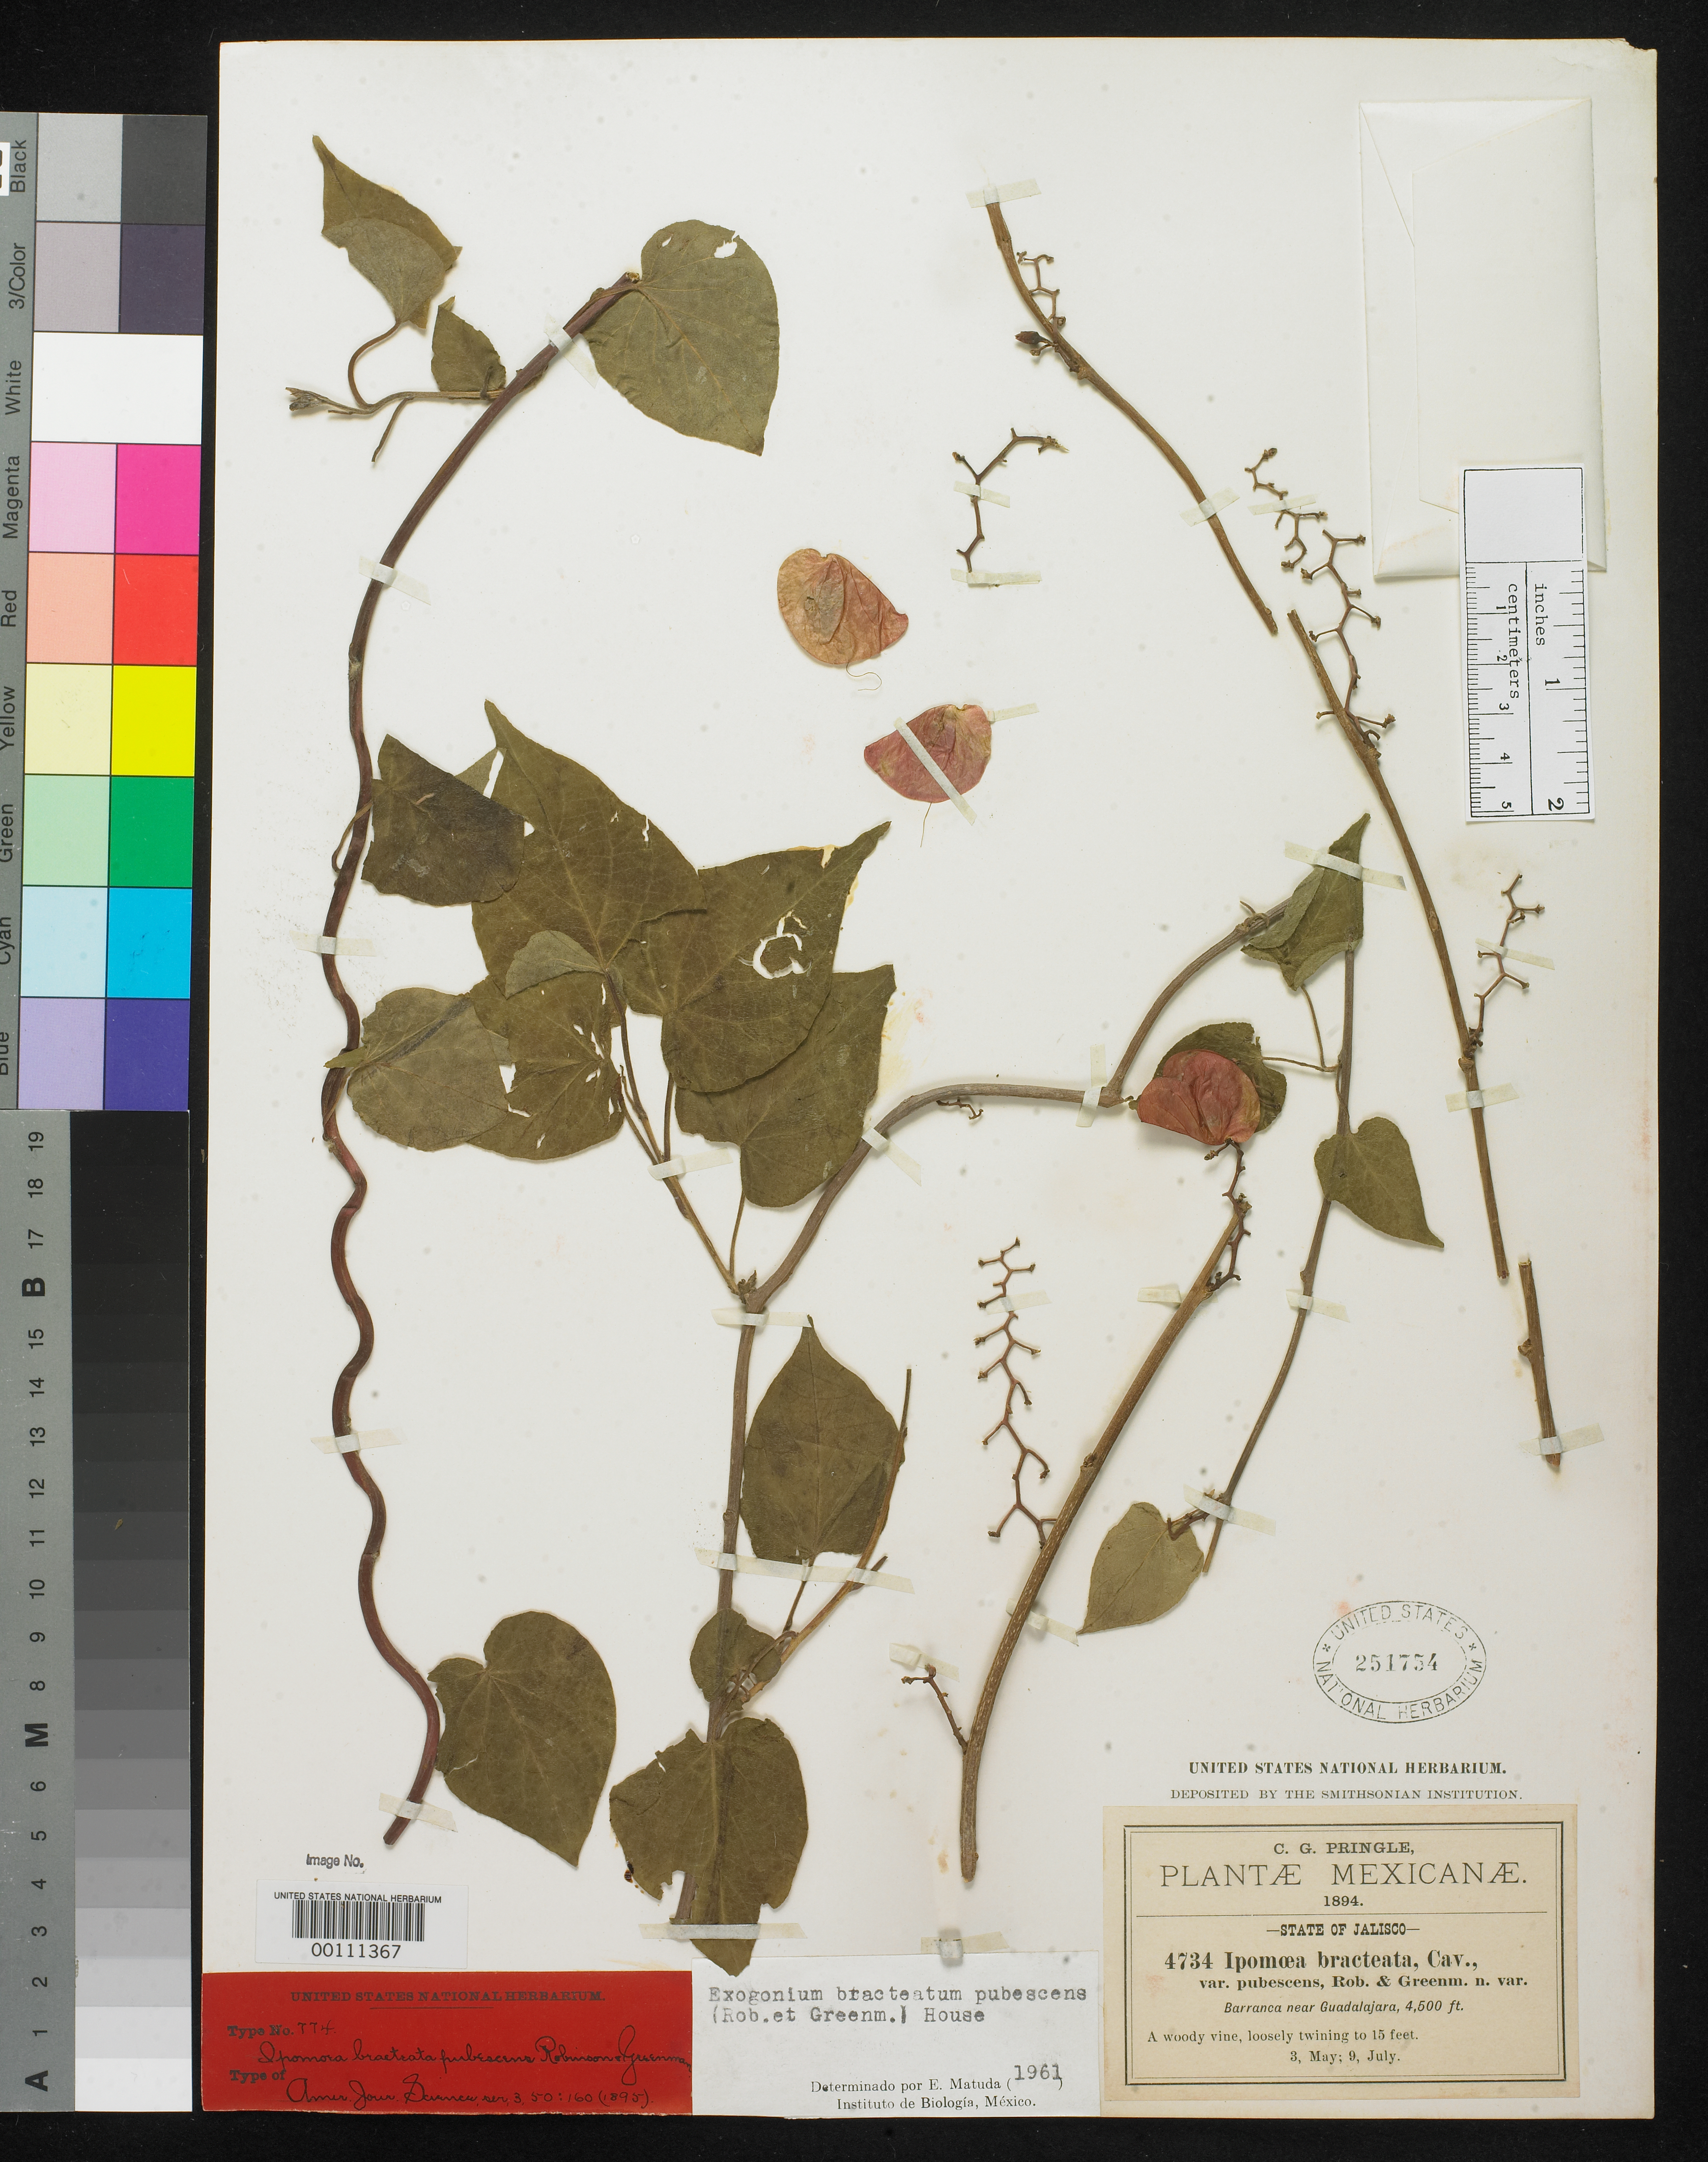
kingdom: Plantae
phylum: Tracheophyta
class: Magnoliopsida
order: Solanales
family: Convolvulaceae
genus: Ipomoea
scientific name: Ipomoea bracteata var. pubescens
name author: B.L. Rob. & Greenm.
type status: Isotype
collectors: C. G. Pringle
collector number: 4734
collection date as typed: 03 May 1894 and 09 Jul 1894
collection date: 1894-05-03,1894-07-09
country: Mexico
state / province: Jalisco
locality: Near Guadalajara.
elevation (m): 1372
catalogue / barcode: US 251754